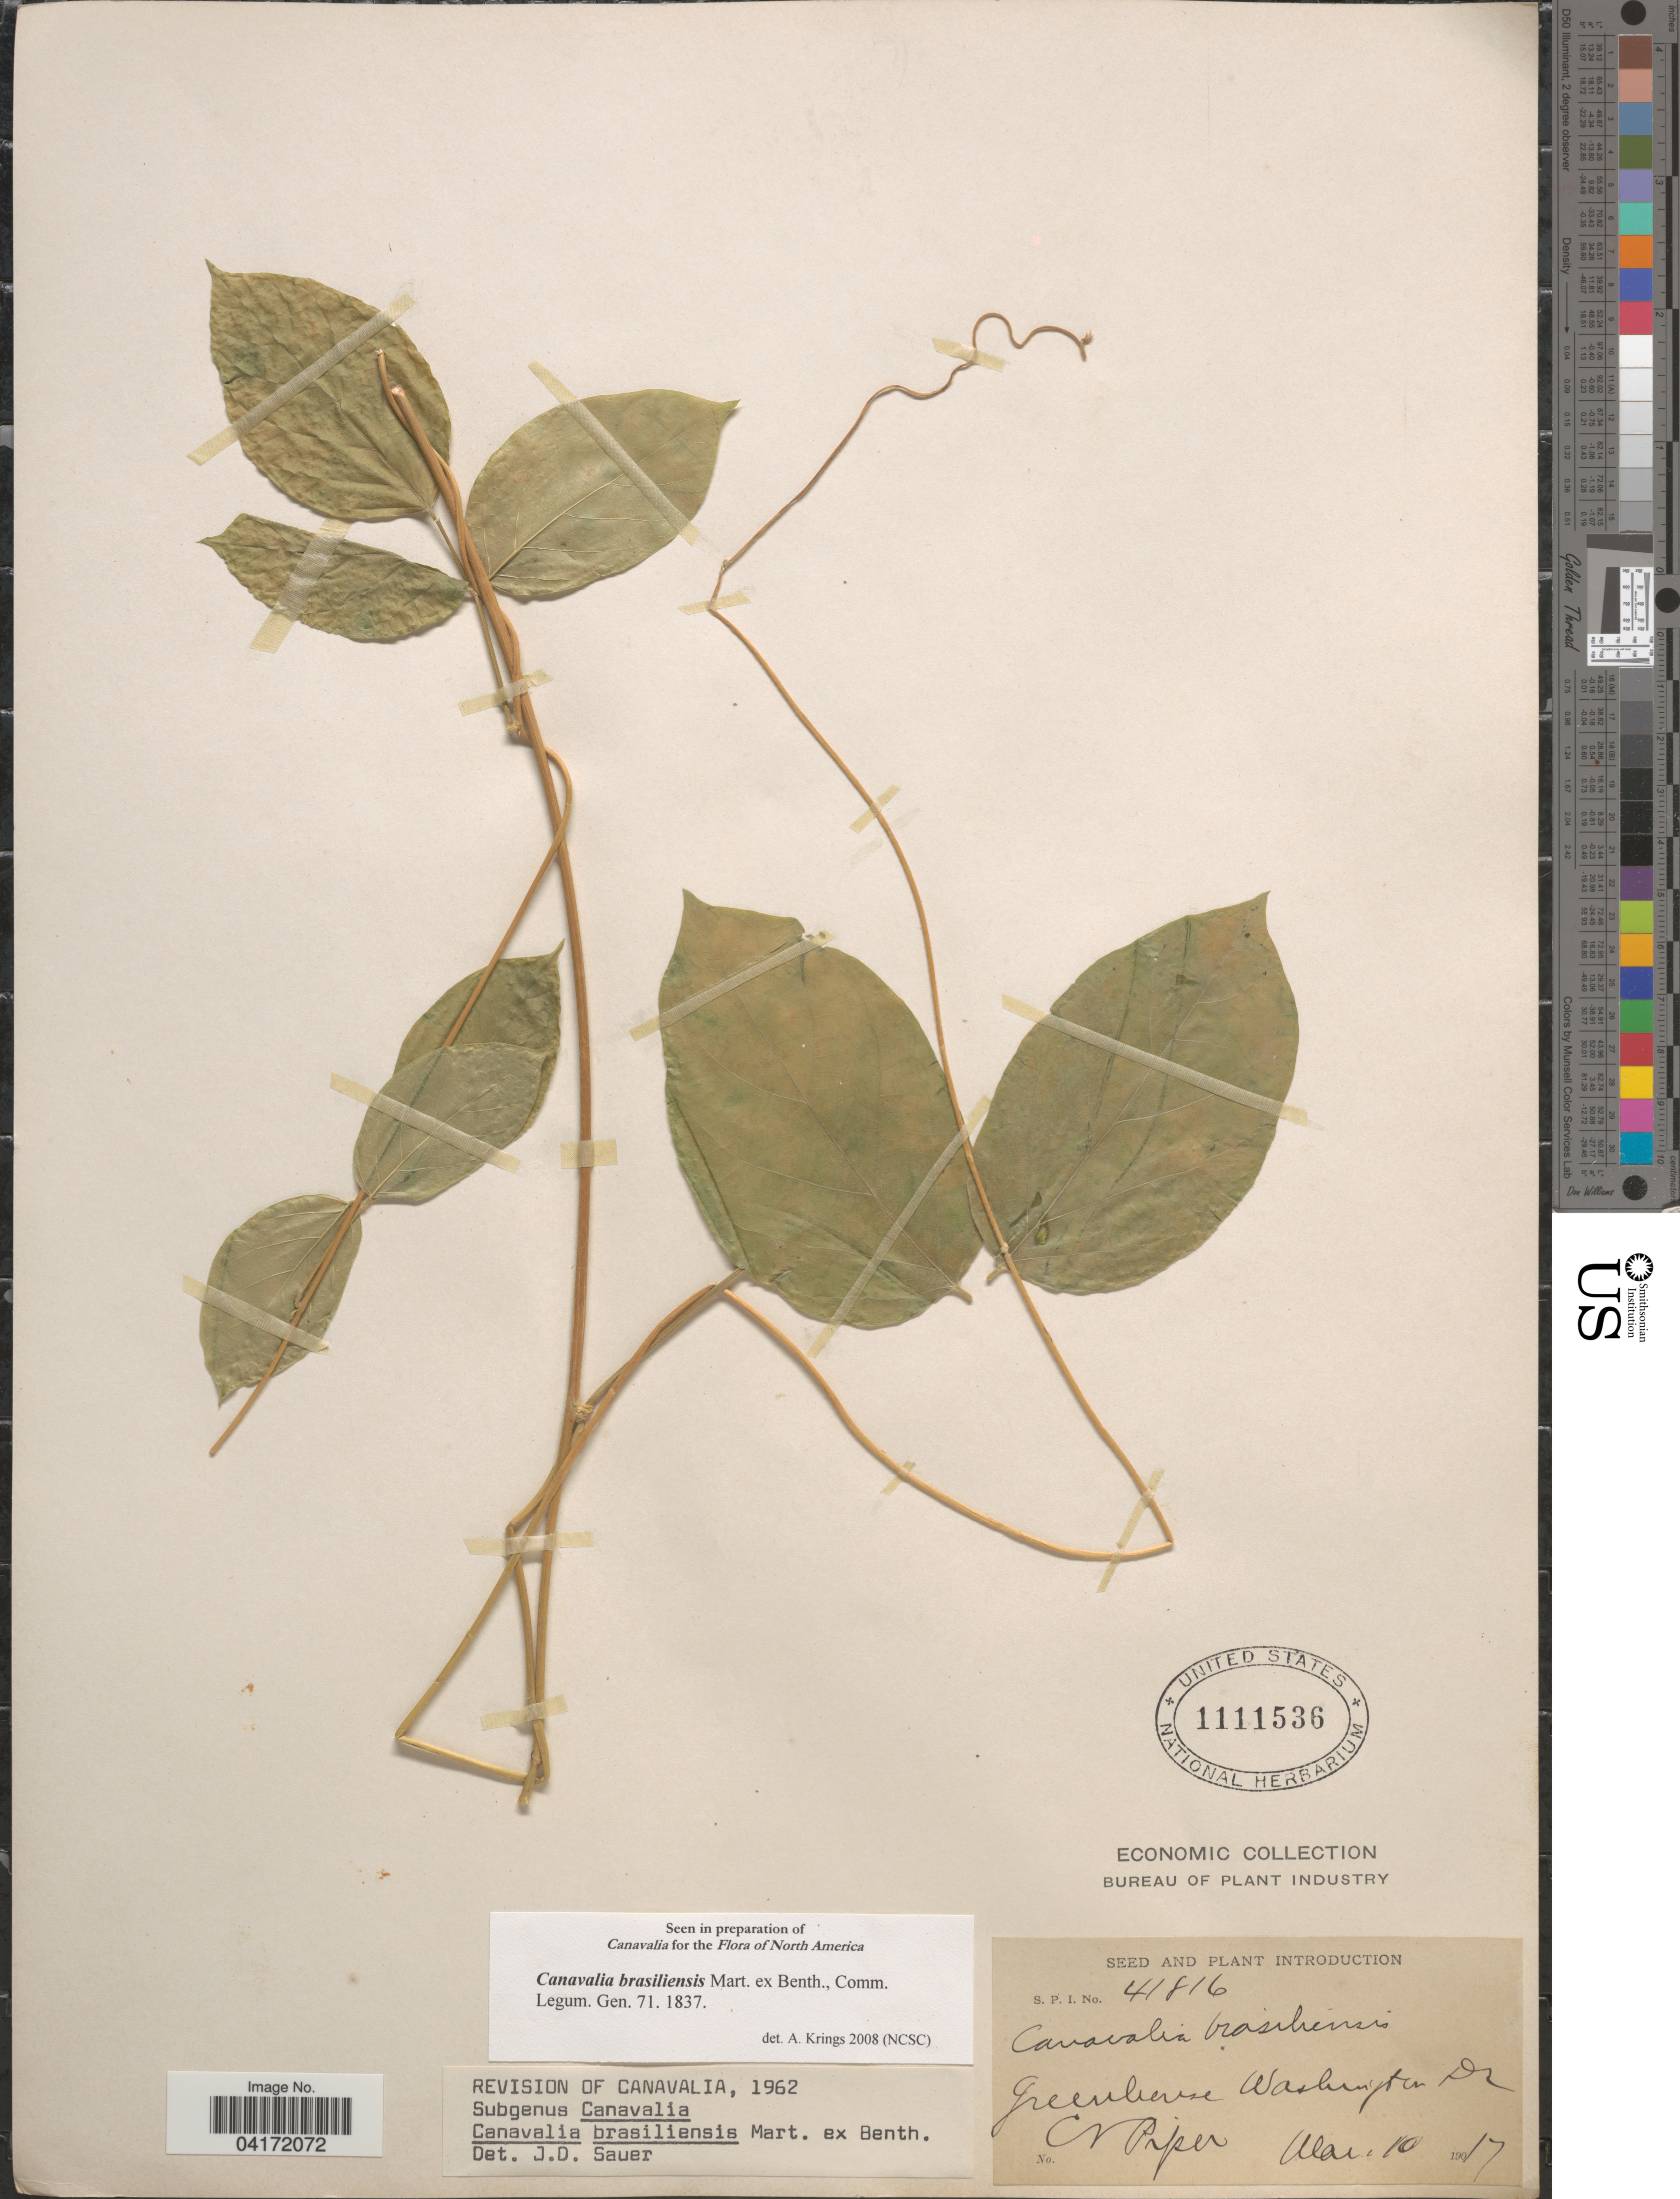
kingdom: Plantae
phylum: Tracheophyta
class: Magnoliopsida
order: Fabales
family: Fabaceae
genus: Canavalia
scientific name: Canavalia brasiliensis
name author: Mart. ex Benth.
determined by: Krings, A.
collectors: C. V. Piper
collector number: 41816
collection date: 1917-03-10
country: United States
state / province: District of Columbia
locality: Greenhouse Washington.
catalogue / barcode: US 1111536